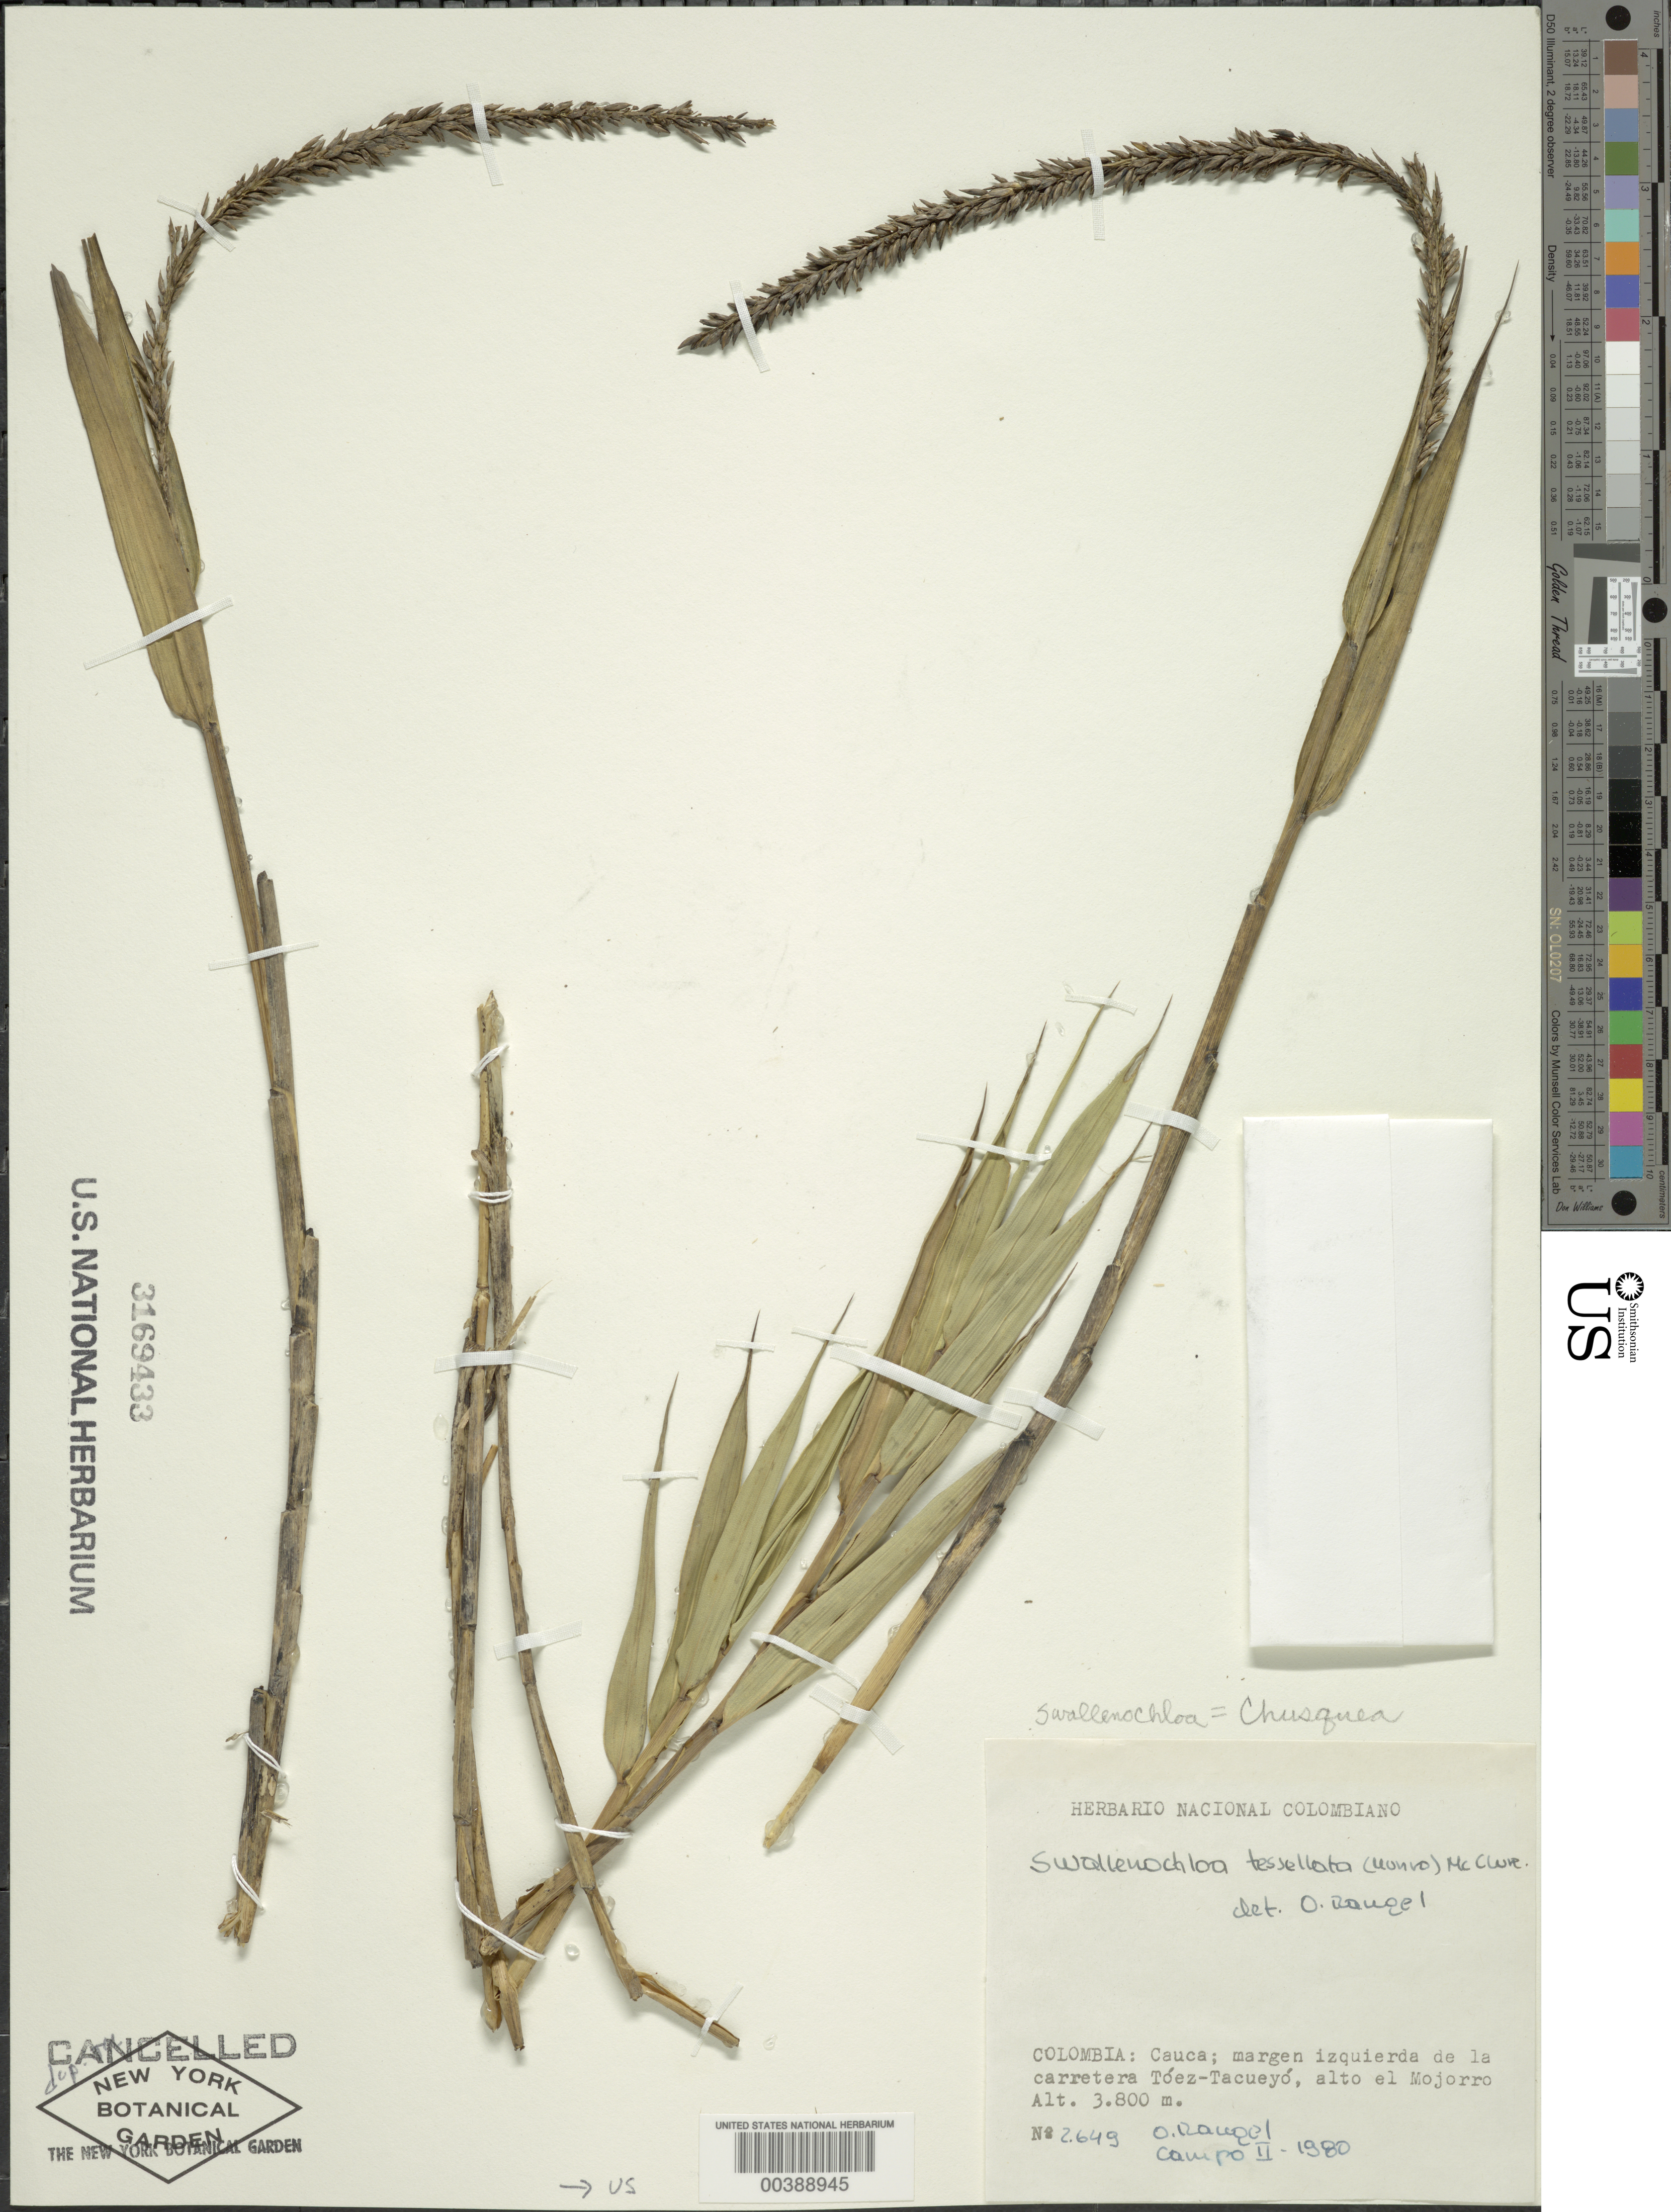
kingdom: Plantae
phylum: Tracheophyta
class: Liliopsida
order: Poales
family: Poaceae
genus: Chusquea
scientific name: Chusquea sp.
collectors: O. Rauqel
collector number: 2649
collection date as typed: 1980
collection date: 1980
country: Colombia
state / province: Cauca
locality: Margen Izquierda de la Carretera Toez-Tacueyo, Alto el Mojorro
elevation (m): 3800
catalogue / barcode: US 3169433